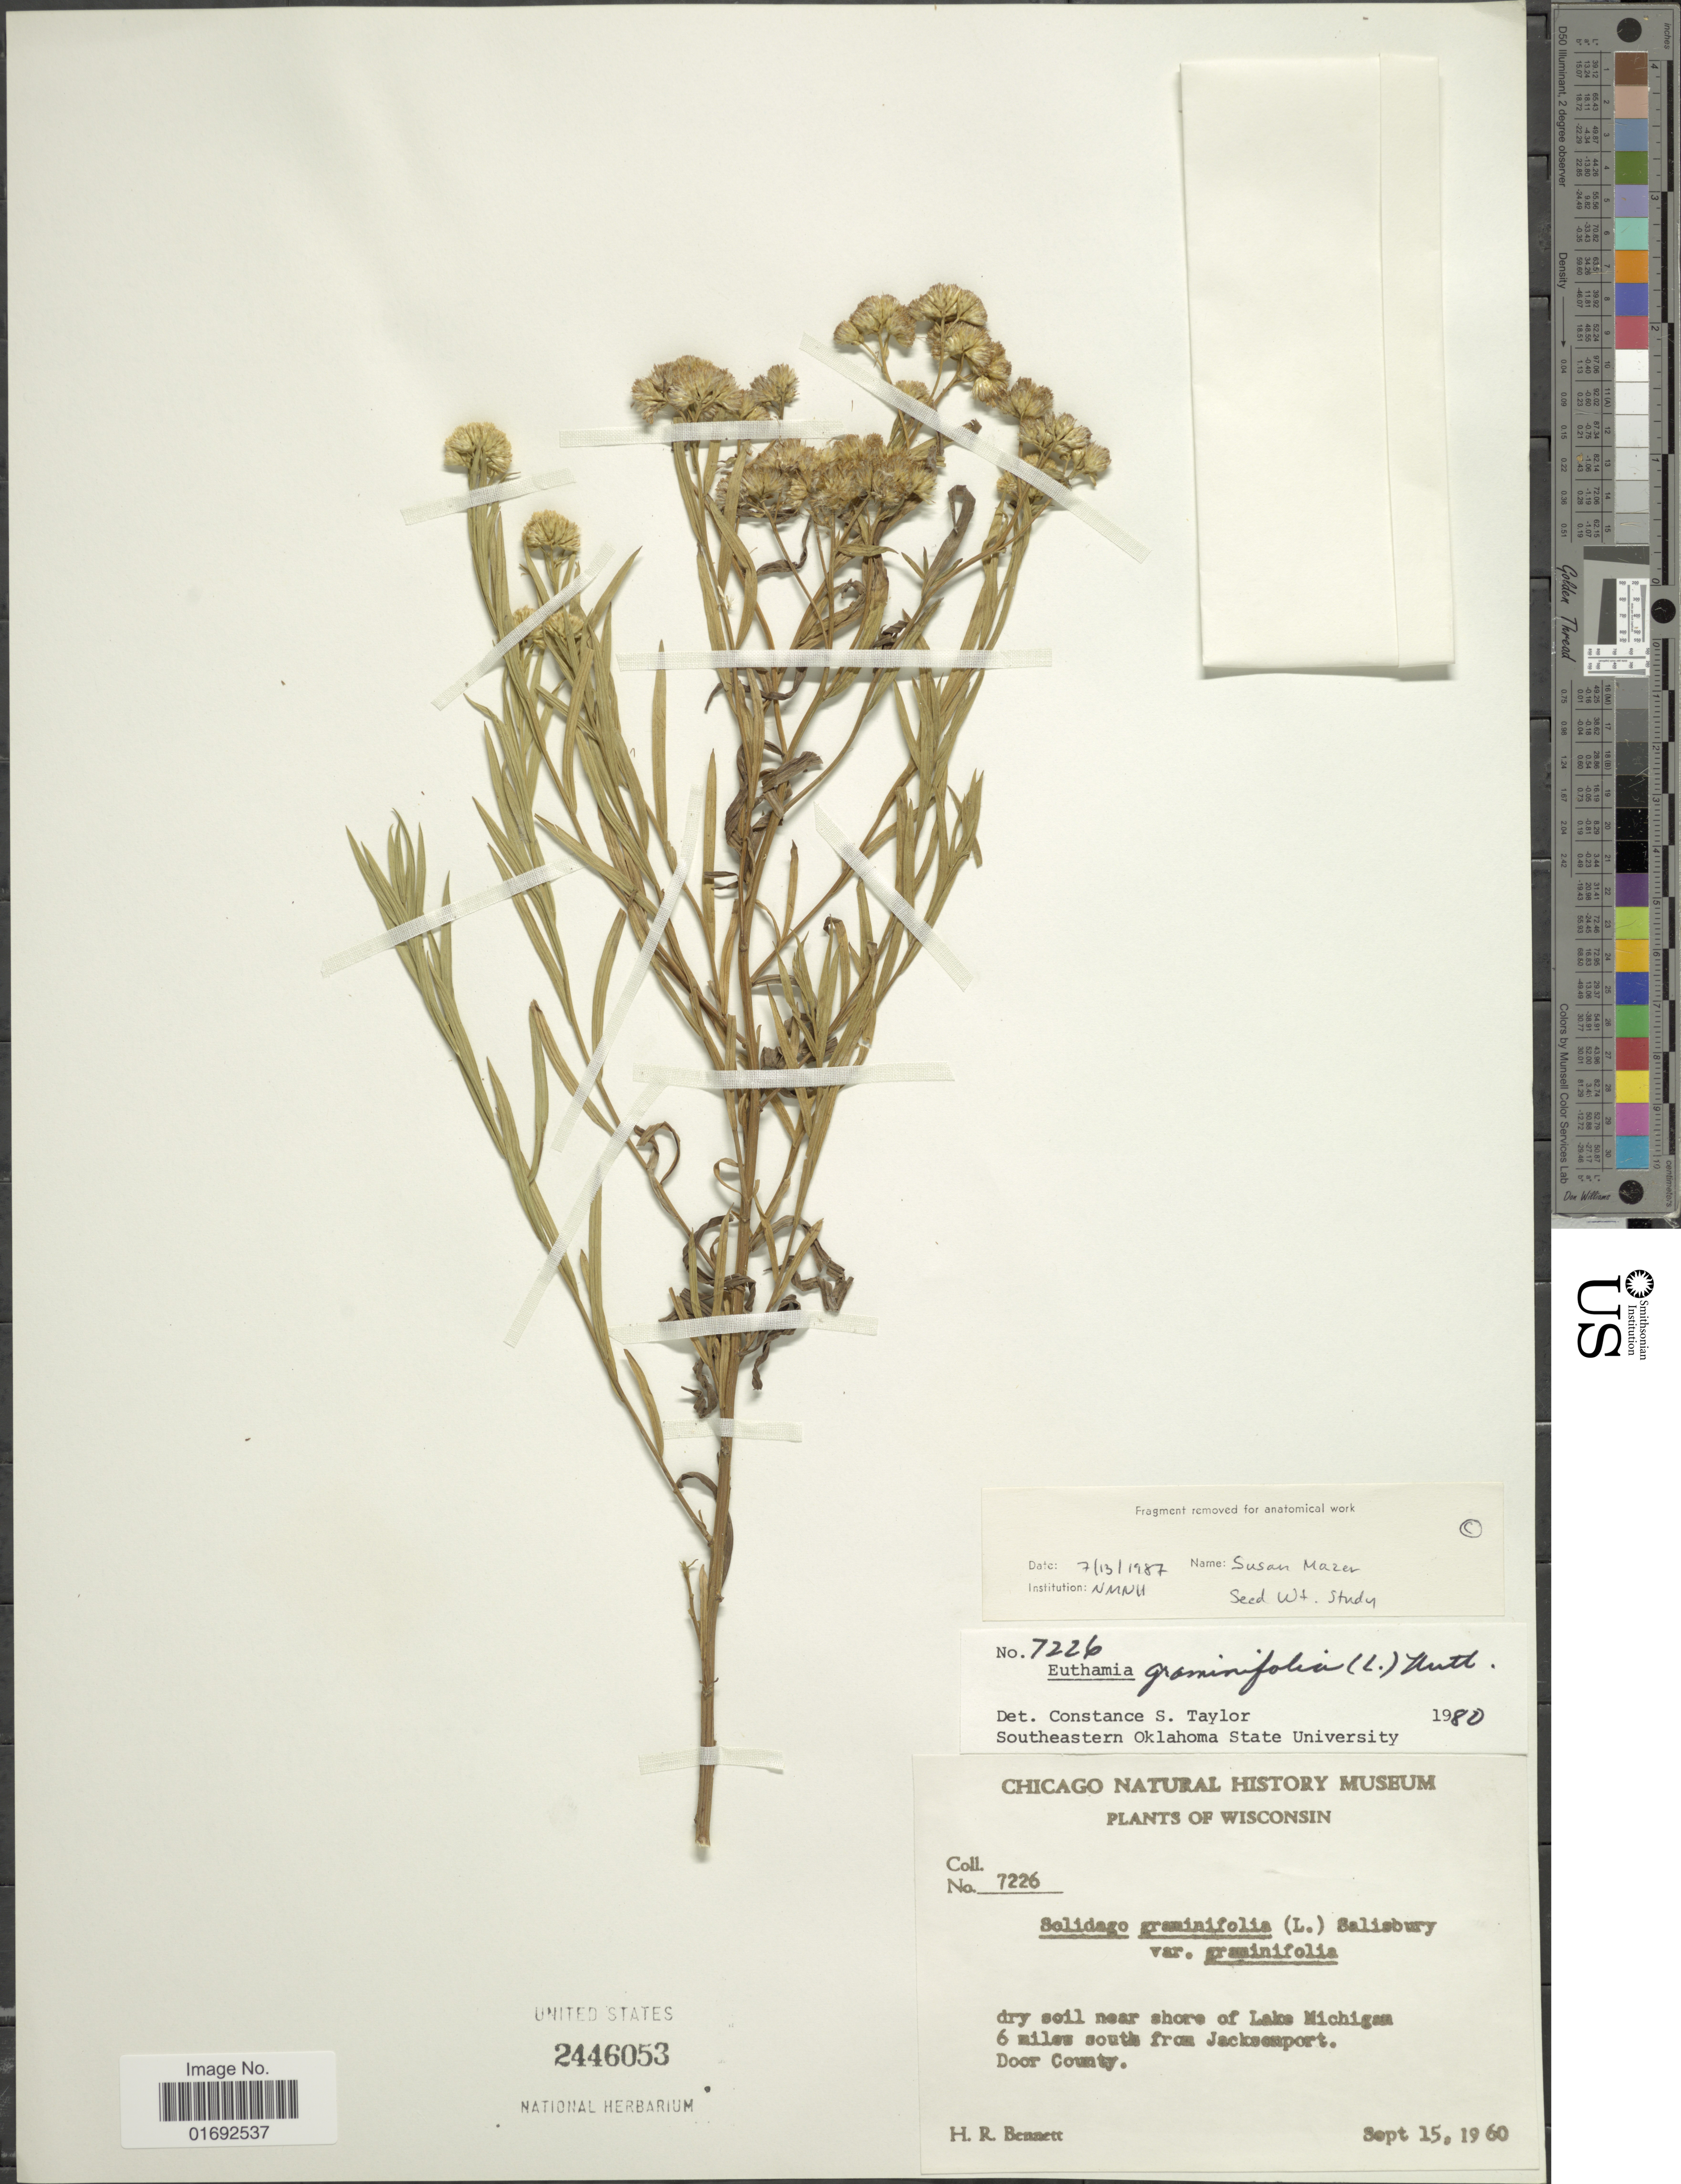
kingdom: Plantae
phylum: Tracheophyta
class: Magnoliopsida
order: Asterales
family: Asteraceae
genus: Euthamia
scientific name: Euthamia graminifolia var. major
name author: (Michx.) Moldenke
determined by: Urbatsch, Lowell E., Curator (LSU), Louisiana State University (UNITED STATES)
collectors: H. R. Bennett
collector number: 7226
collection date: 1960-09-15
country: United States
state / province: Wisconsin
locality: Near shore of Lake Michigan, 6 miles south from Jacksonport, Door County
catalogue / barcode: US 2446053